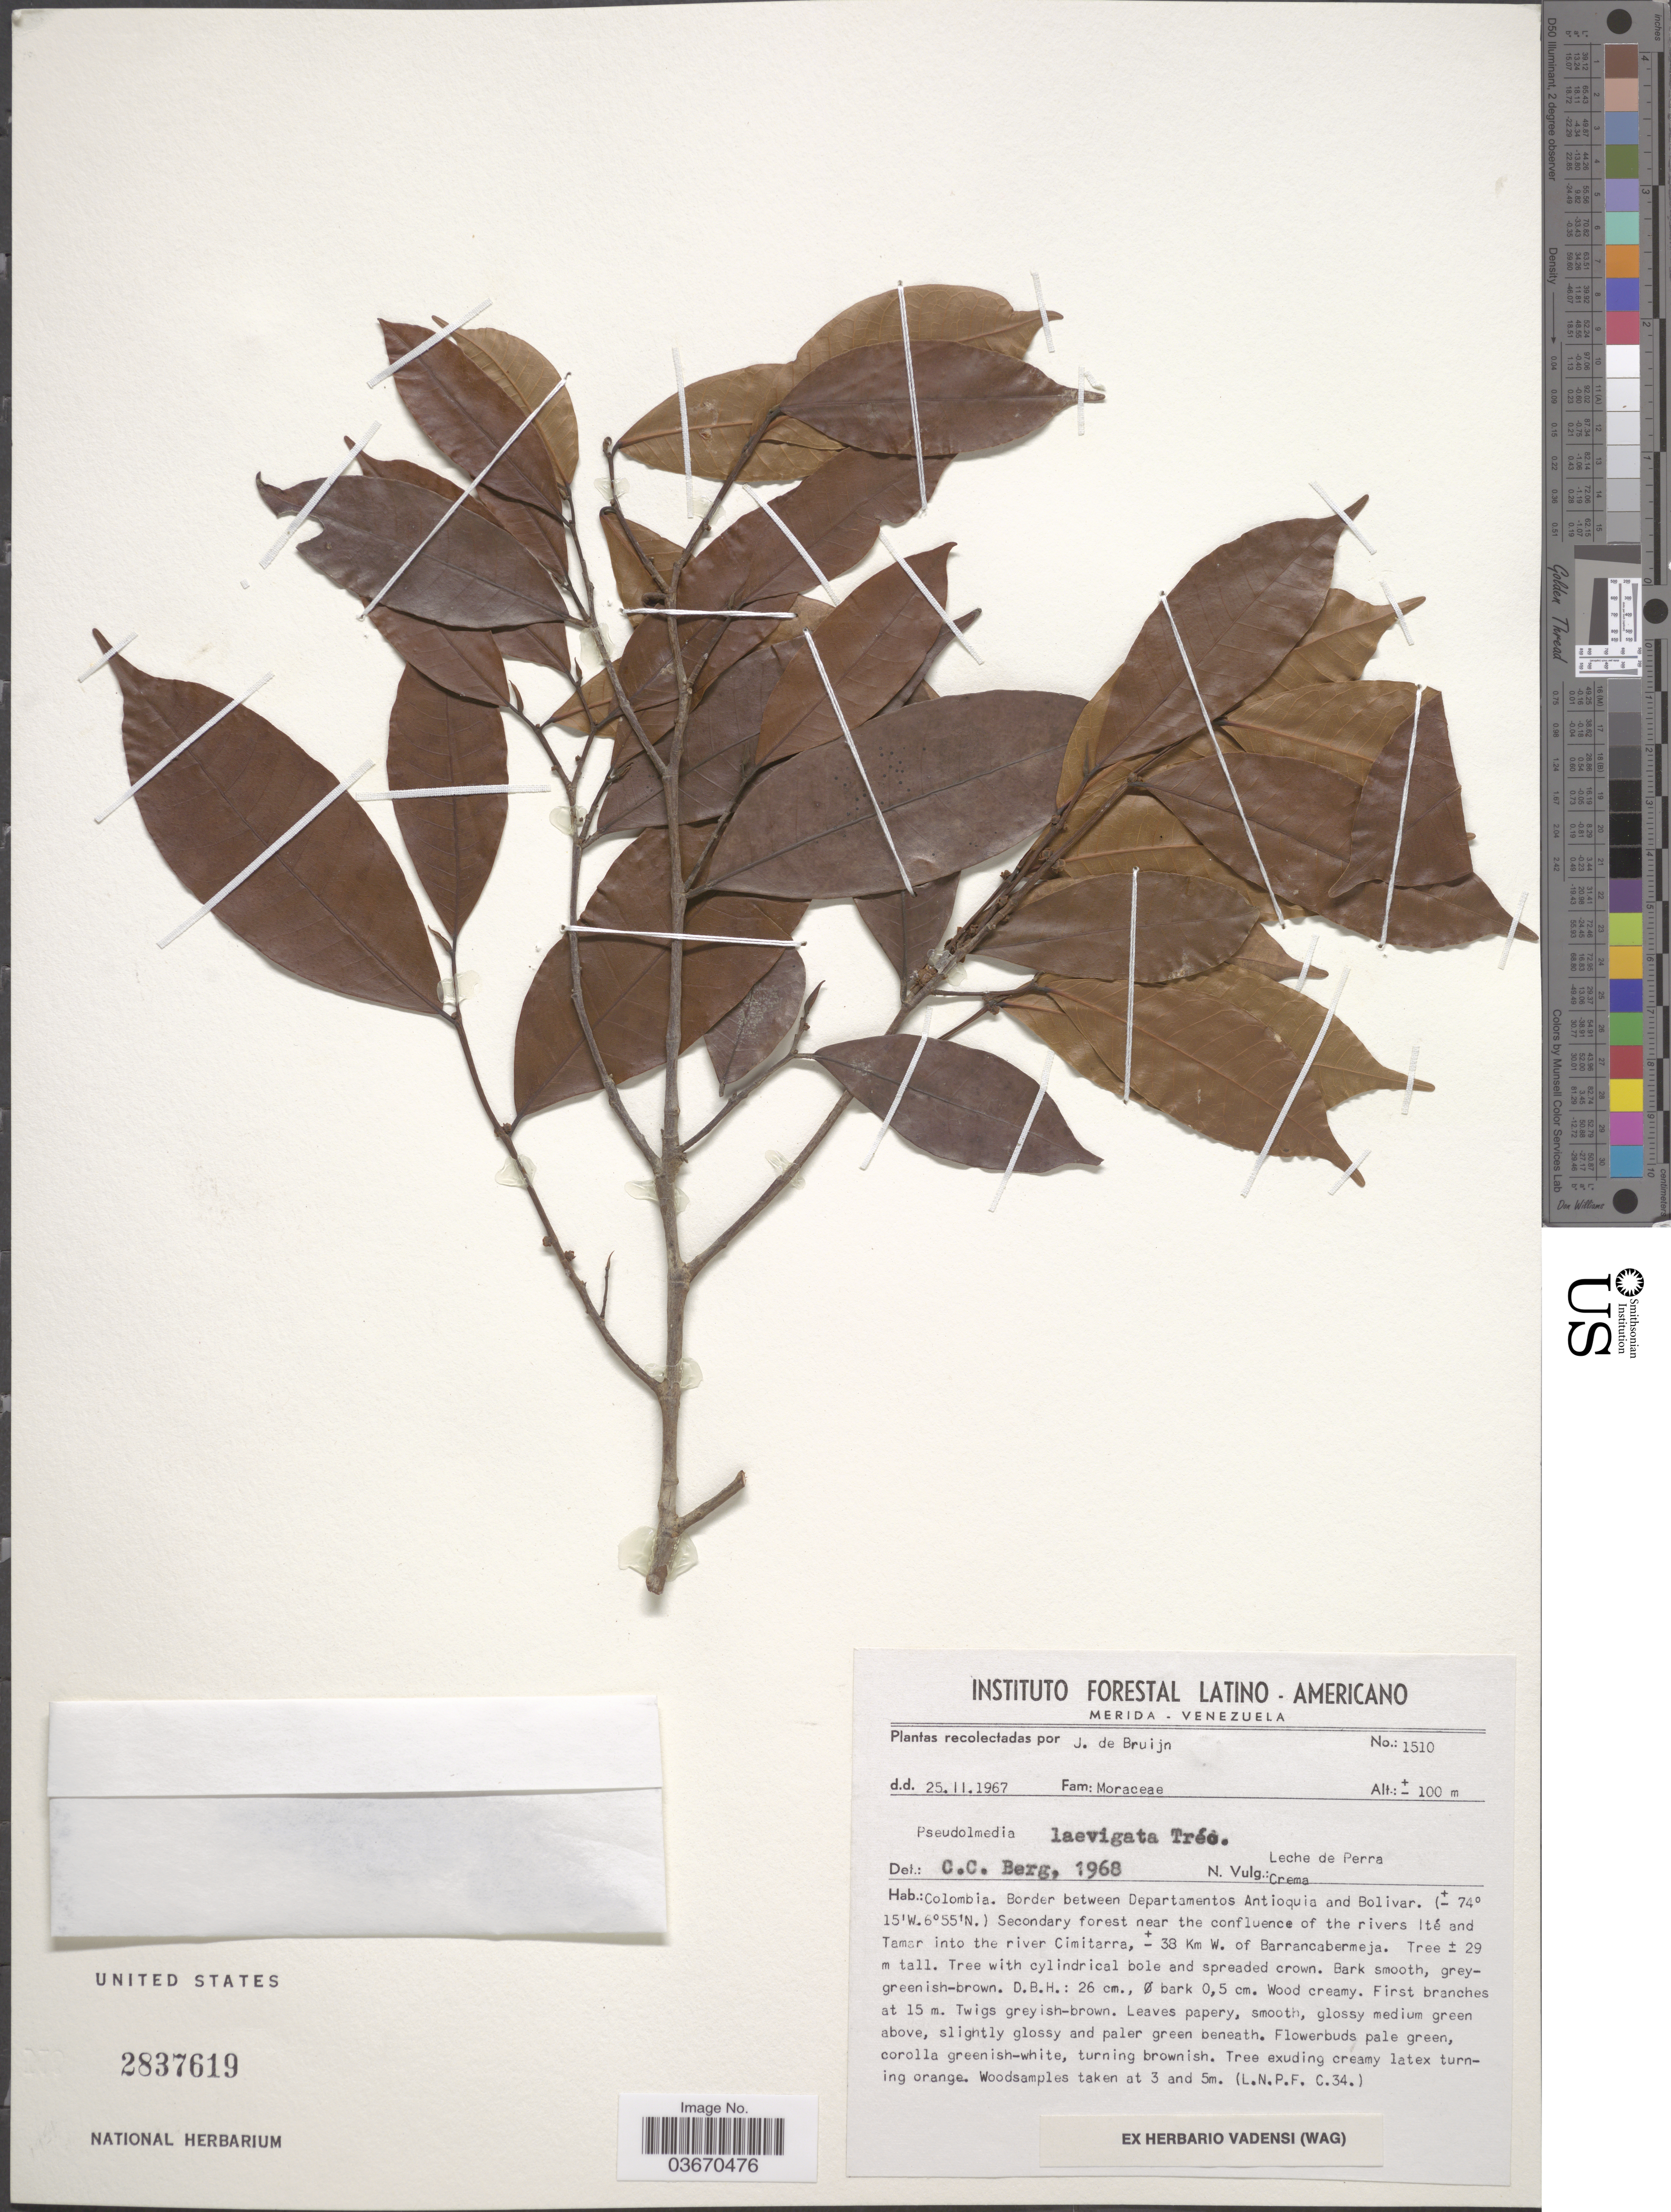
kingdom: Plantae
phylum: Tracheophyta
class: Magnoliopsida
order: Rosales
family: Moraceae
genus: Pseudolmedia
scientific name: Pseudolmedia laevigata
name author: Trécul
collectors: J. Bruijn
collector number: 1510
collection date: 1967-02-25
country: Colombia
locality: Border between Departamentos Antioquia and Bolivar. Secondary forest near the confluence of the rivers Ité and Tamar into the river Cimitarra, ± 38 Km W. of Barrancabermeja.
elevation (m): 100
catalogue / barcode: US 2837619